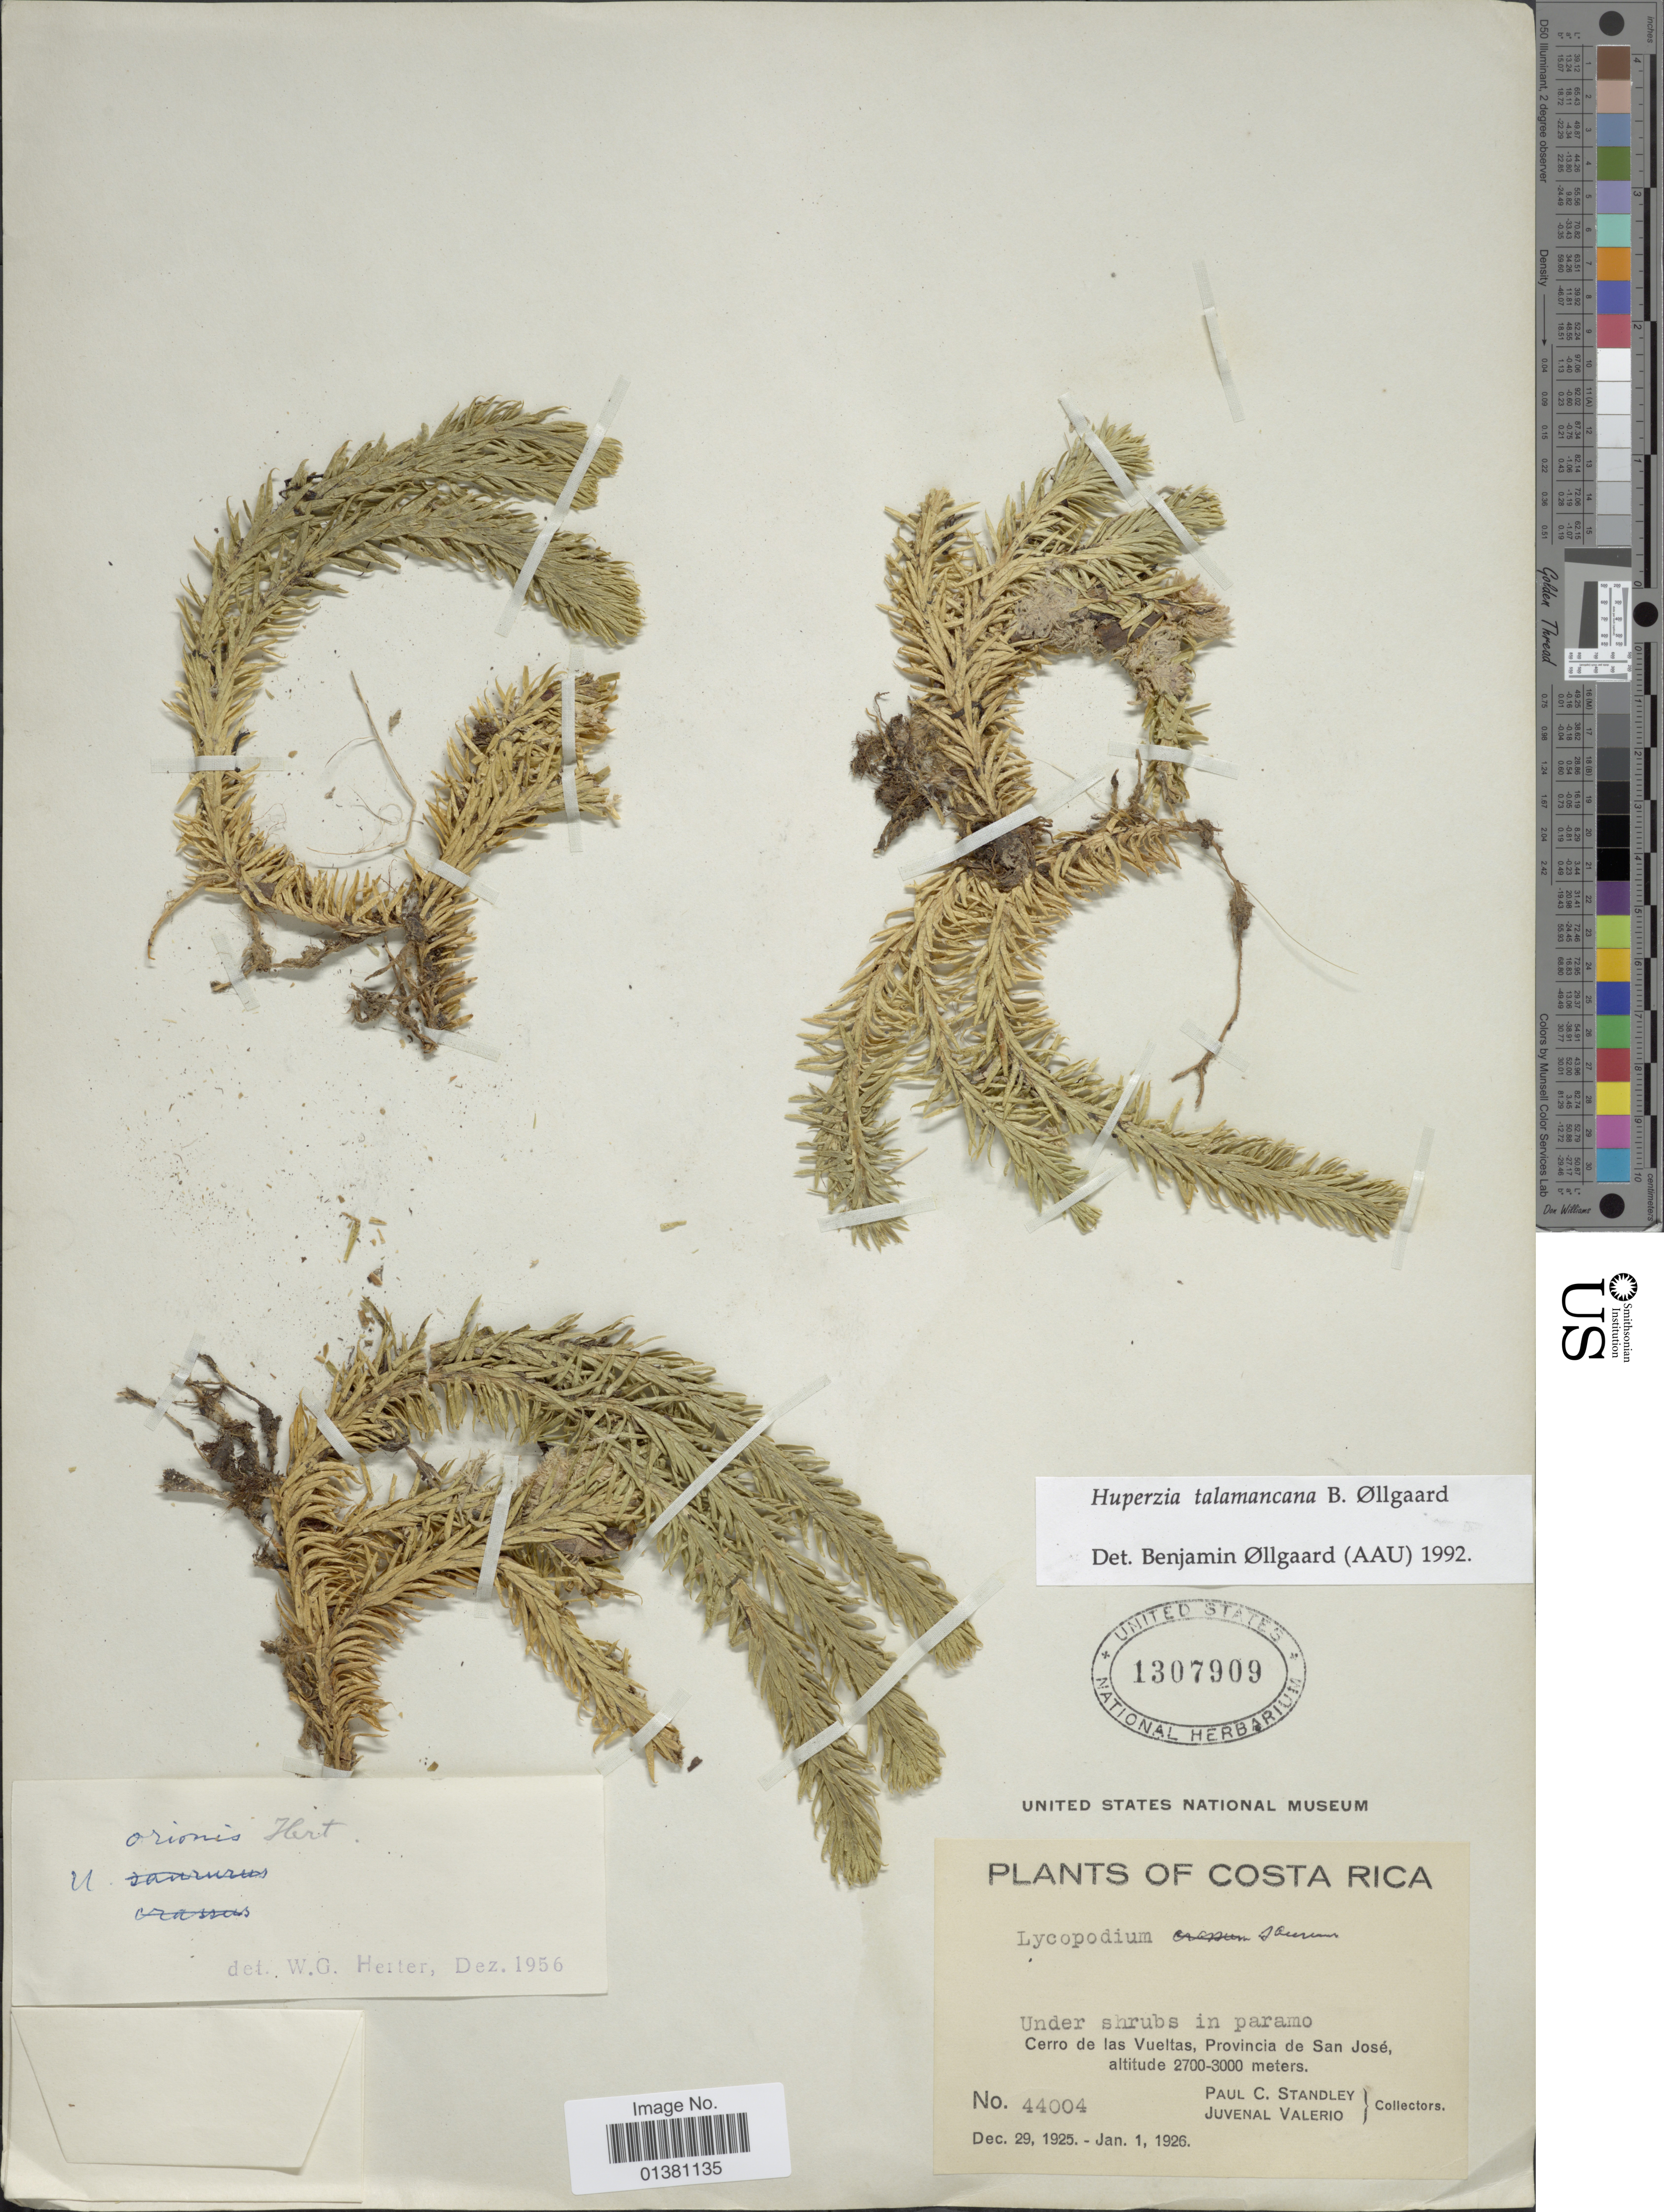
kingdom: Plantae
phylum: Tracheophyta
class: Lycopodiopsida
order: Lycopodiales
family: Lycopodiaceae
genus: Phlegmariurus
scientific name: Phlegmariurus talamancanus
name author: (B. Øllg.) B. Øllg.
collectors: P. C. Standley & J. Valerio R.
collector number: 4404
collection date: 1925-12-29/1926-01-01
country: Costa Rica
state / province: San José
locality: Cerro de las Vueltas, provincia de San José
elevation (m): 2700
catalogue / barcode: US 1307909